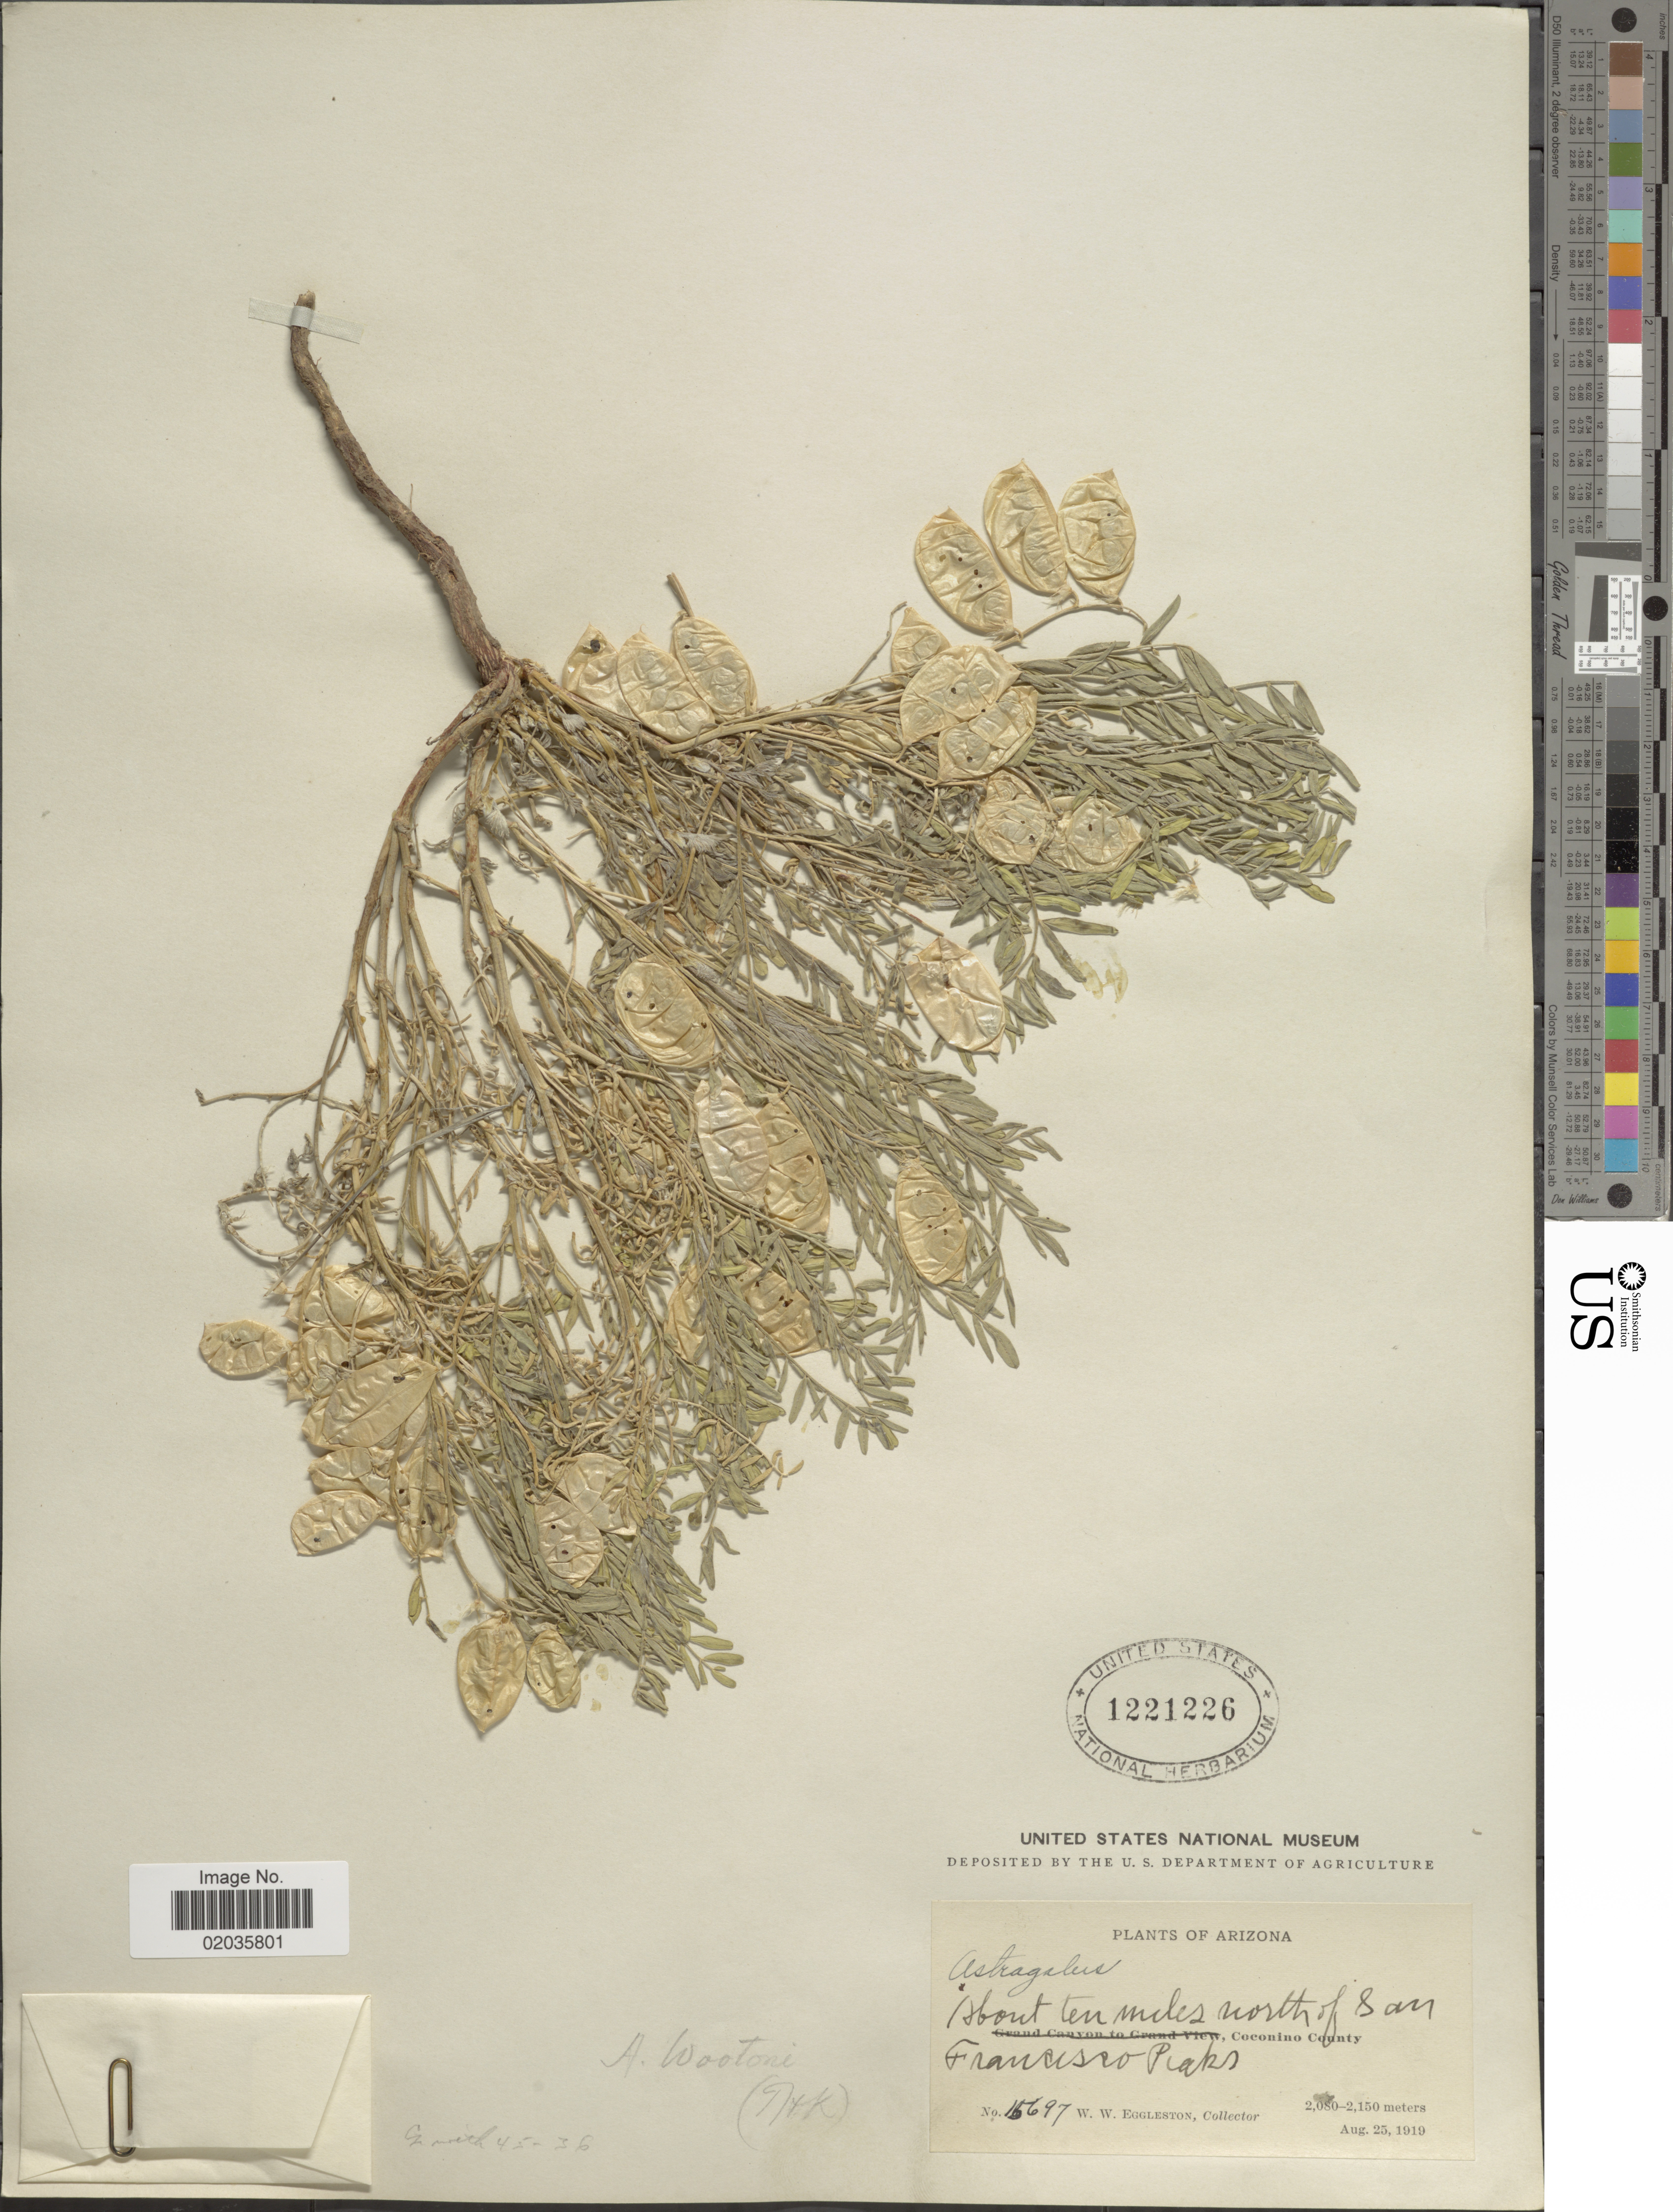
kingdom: Plantae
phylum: Tracheophyta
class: Magnoliopsida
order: Fabales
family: Fabaceae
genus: Astragalus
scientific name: Astragalus wootonii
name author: E. Sheld.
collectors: W. W. Eggleston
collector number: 15697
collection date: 1919-08-25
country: United States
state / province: Arizona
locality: About ten miles north of San Francisco Peaks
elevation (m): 2080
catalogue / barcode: US 1221226